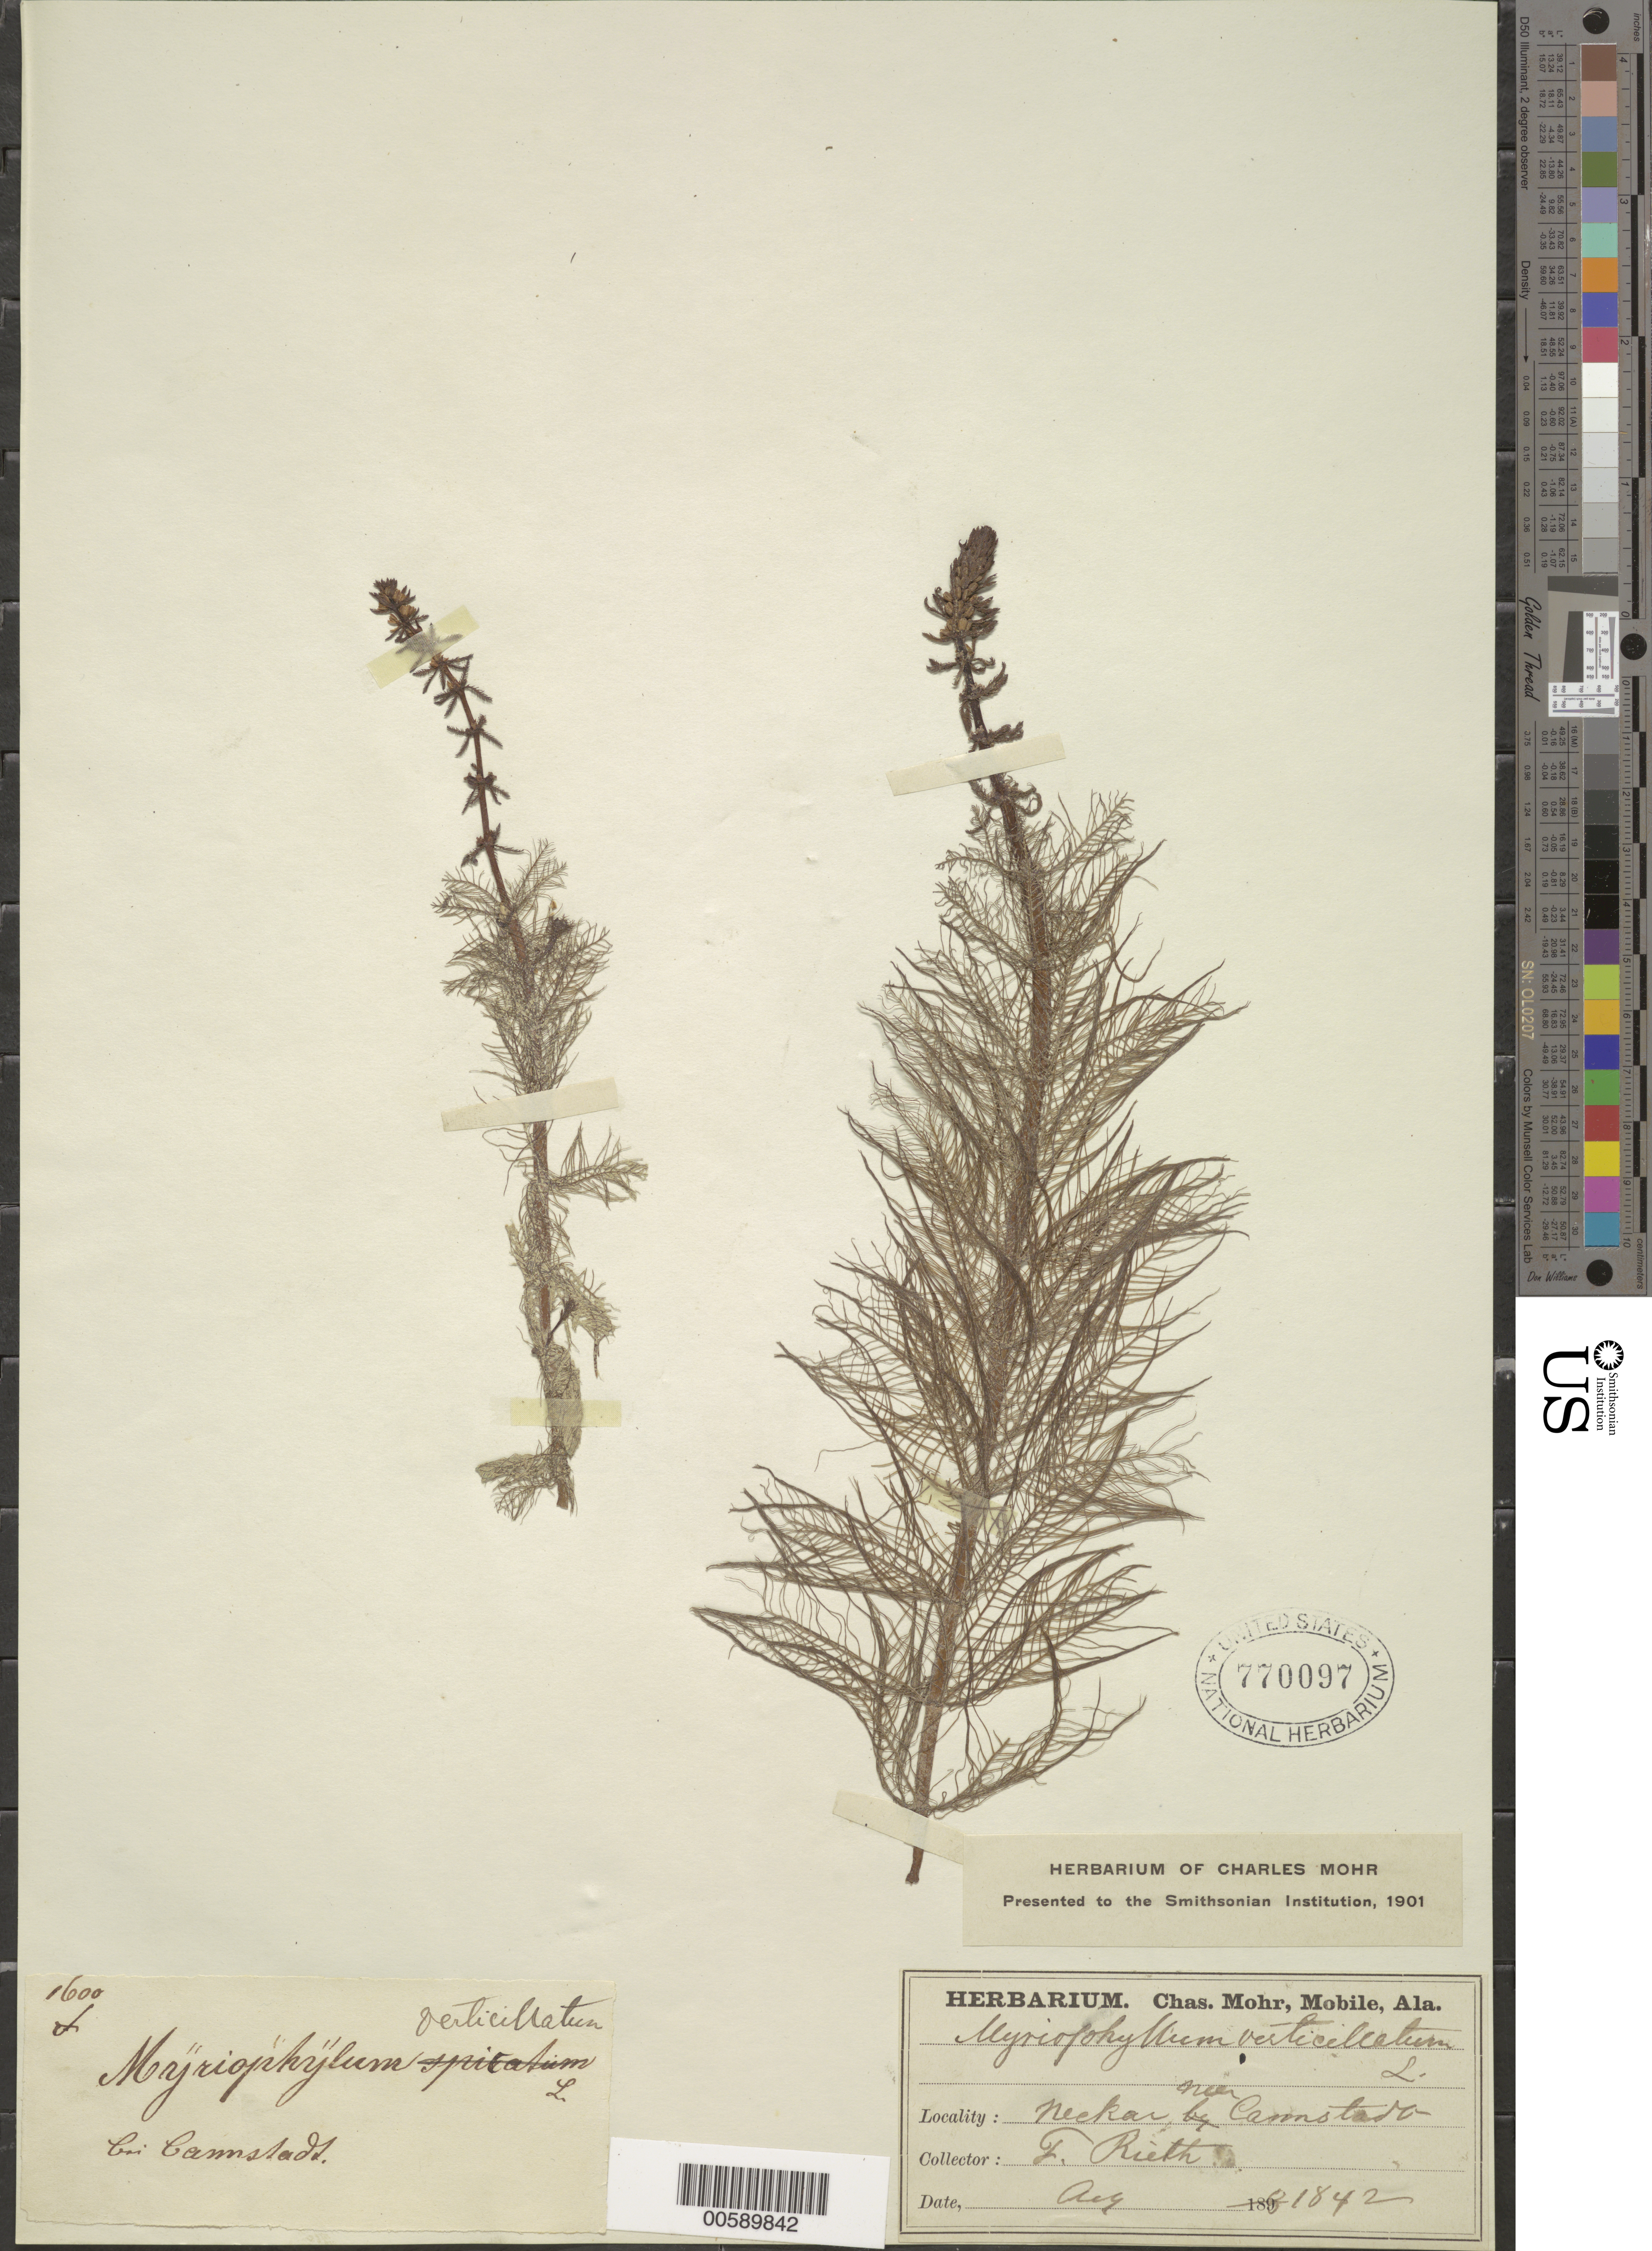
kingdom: Plantae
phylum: Tracheophyta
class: Magnoliopsida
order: Saxifragales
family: Haloragaceae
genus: Myriophyllum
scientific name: Myriophyllum verticillatum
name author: L.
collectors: F. Rieth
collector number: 1600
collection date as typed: Aug 1842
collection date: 1842-08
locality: Comstadt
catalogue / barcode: US 770097